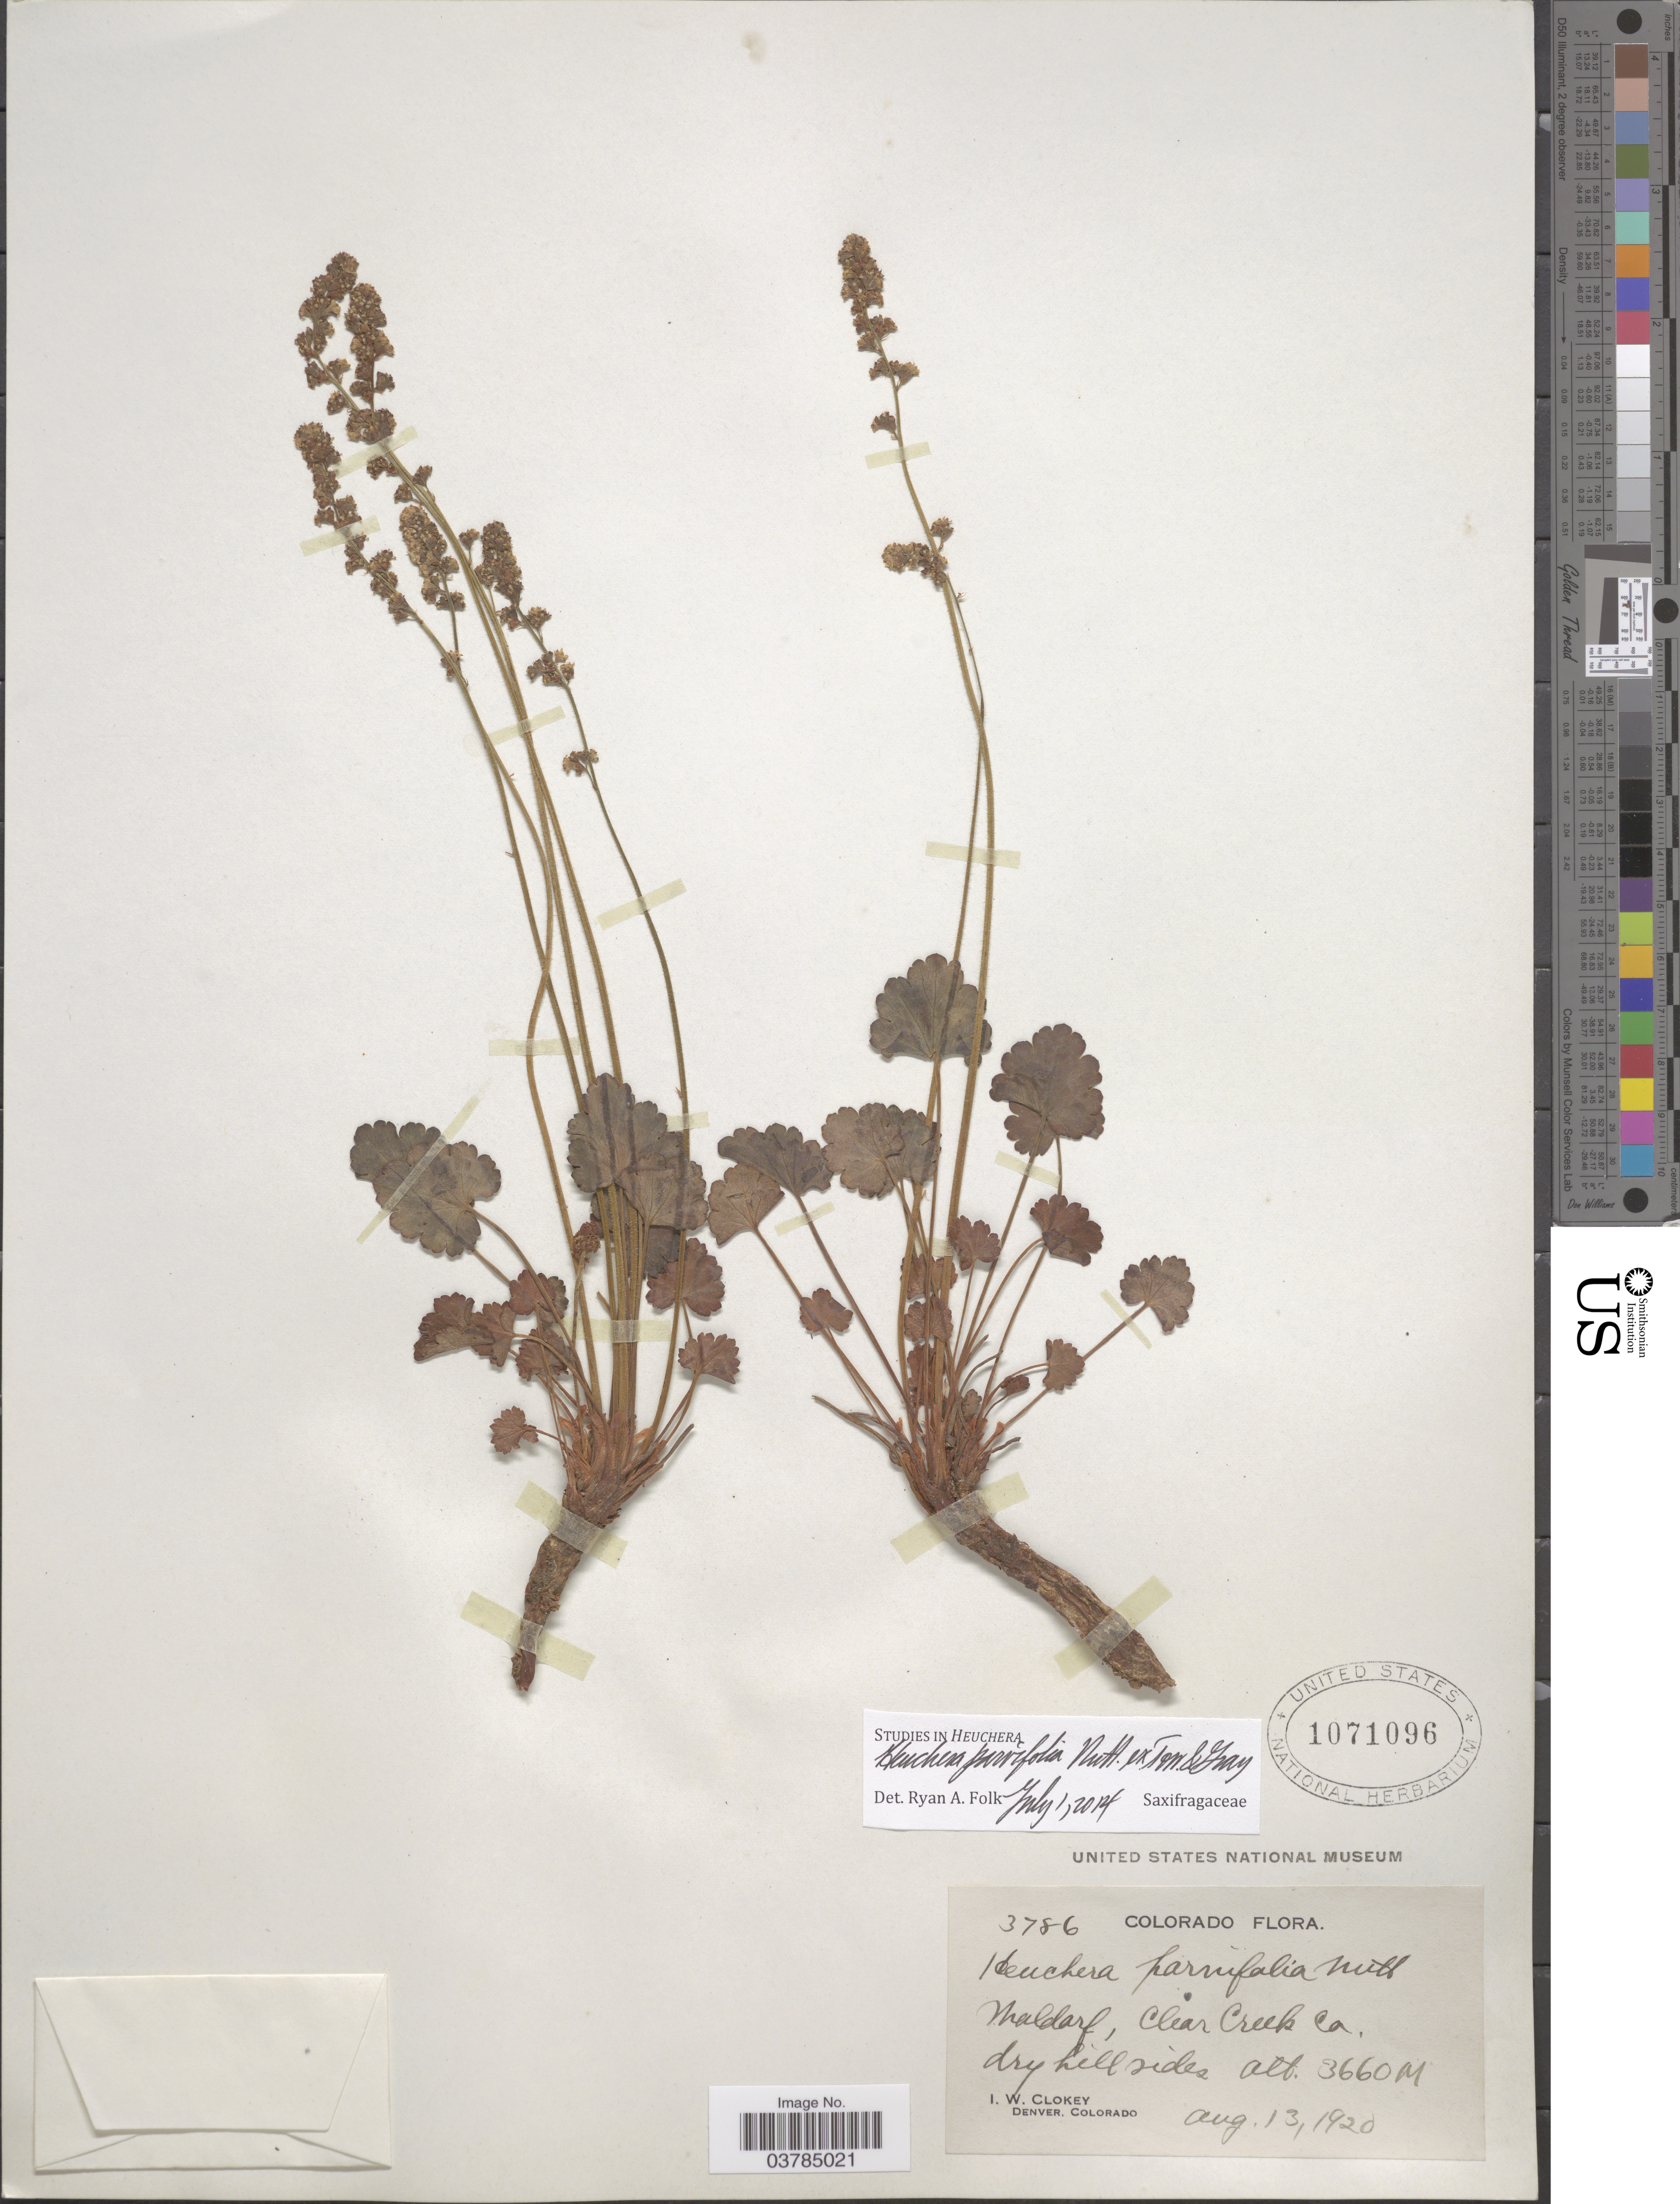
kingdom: Plantae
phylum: Tracheophyta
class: Magnoliopsida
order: Saxifragales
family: Saxifragaceae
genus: Heuchera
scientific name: Heuchera parvifolia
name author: Nutt.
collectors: I. W. Clokey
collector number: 3786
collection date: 1920-08-13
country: United States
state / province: Colorado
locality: Waldarf, Clear Creek Co.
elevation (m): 3660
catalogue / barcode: US 1071096